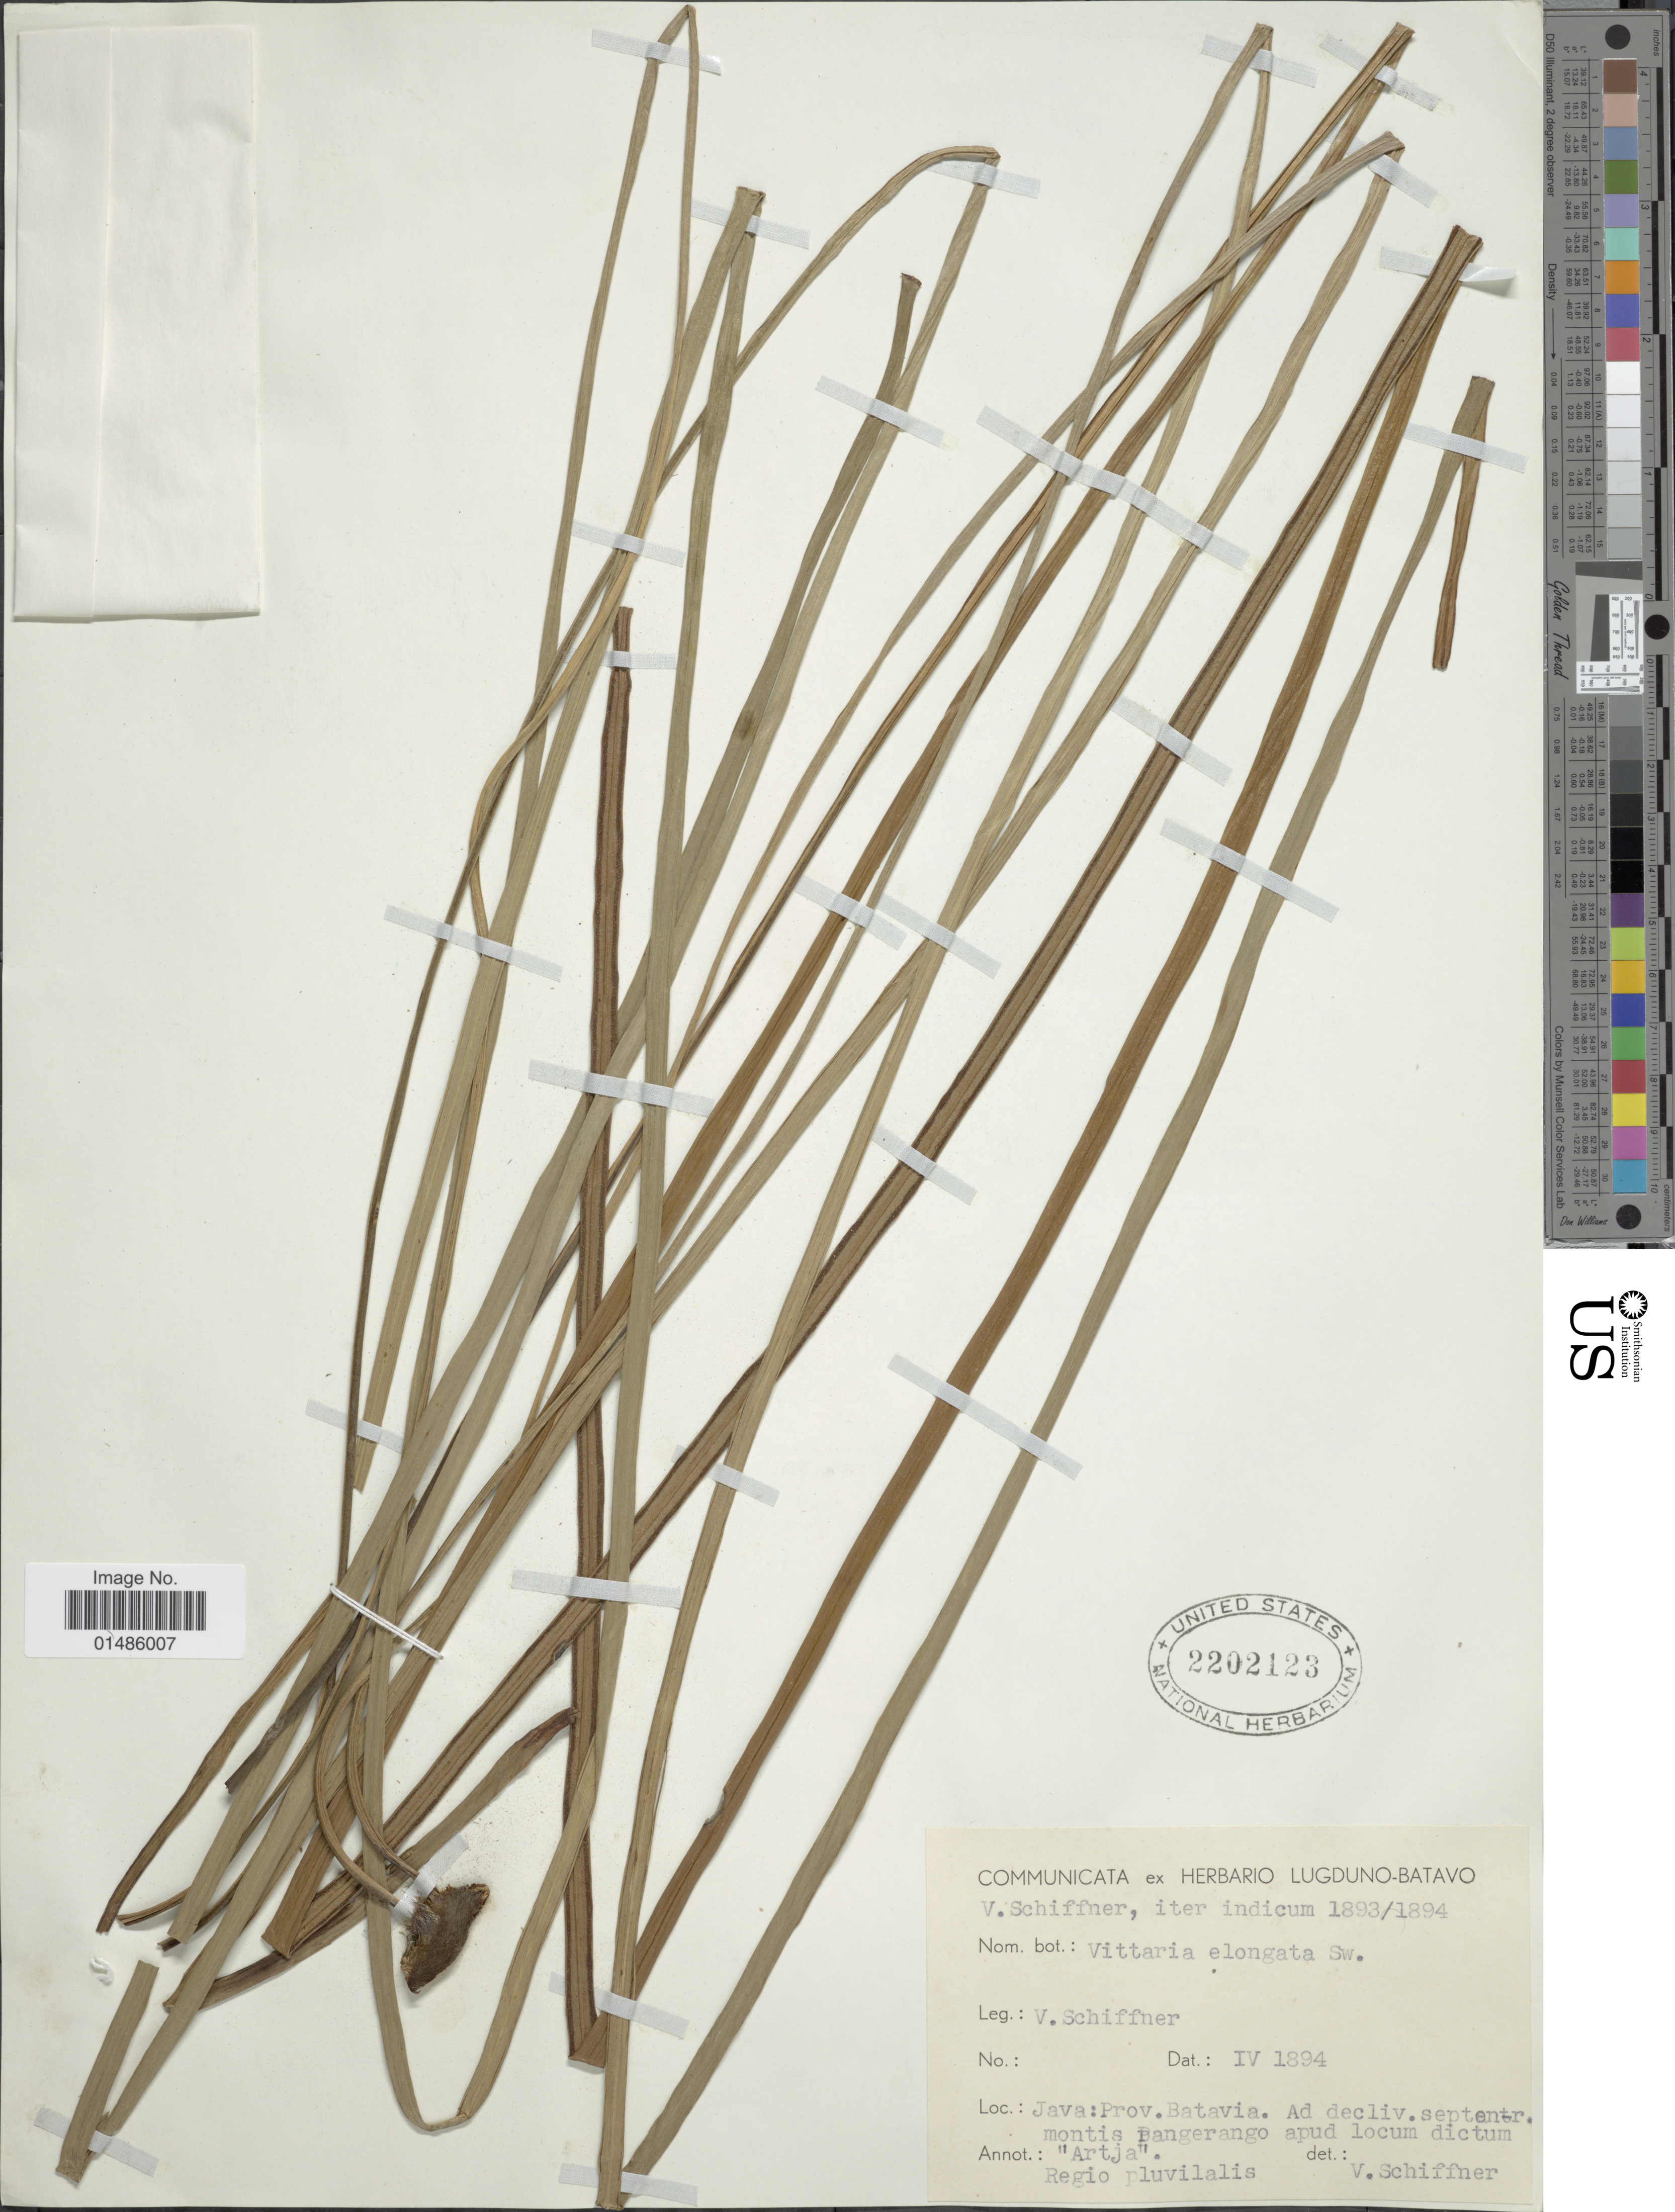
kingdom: Plantae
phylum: Tracheophyta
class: Polypodiopsida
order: Polypodiales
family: Pteridaceae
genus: Haplopteris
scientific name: Haplopteris elongata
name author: (Sw.) Crane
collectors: V. Schiffner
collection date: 1894-04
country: Indonesia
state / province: Java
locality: Prov. Batavia. Ad decliv. septentr. montis Bangerango apud locum dictum "Artja". Regio pluvilalis.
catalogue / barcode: US 2202123